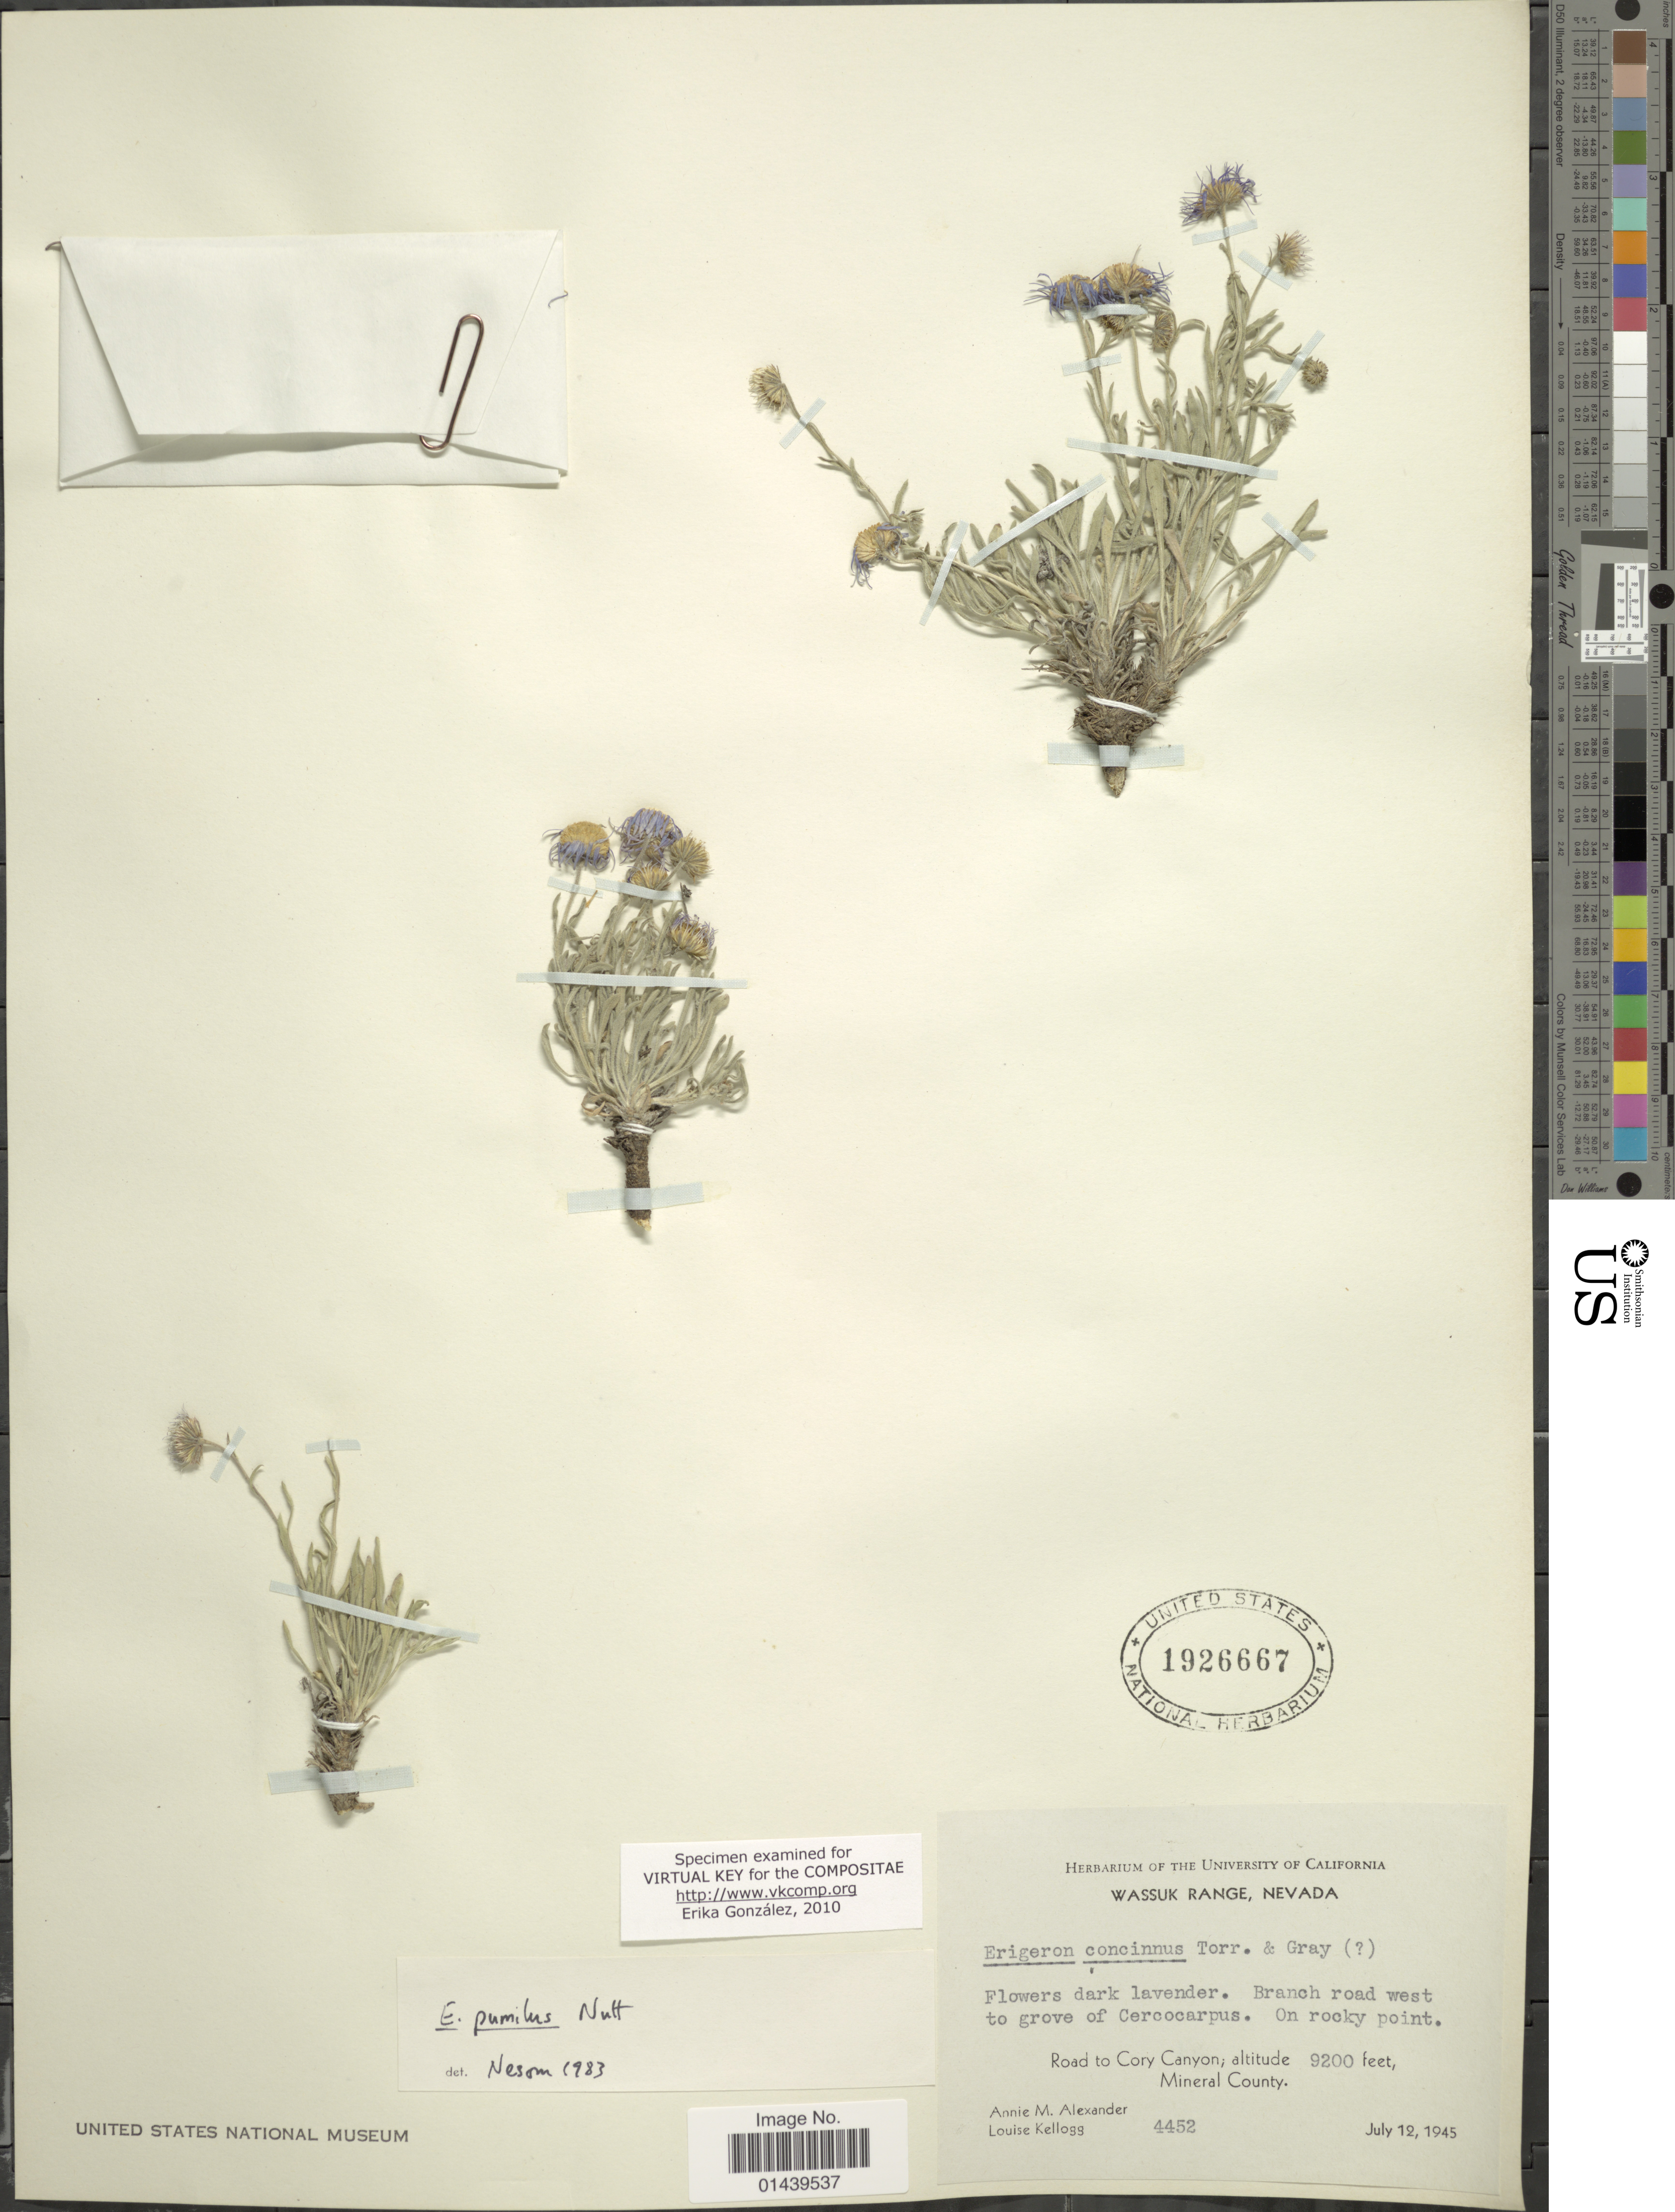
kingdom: Plantae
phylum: Tracheophyta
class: Magnoliopsida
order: Asterales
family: Asteraceae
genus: Erigeron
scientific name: Erigeron pumilus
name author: Nutt.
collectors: A. M. Alexander & L. Kellogg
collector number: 4452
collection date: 1945-07-12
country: United States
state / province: Nevada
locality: Wassuk Range, Road to Cory Canyon, Mineral County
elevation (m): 2804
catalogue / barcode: US 1926667